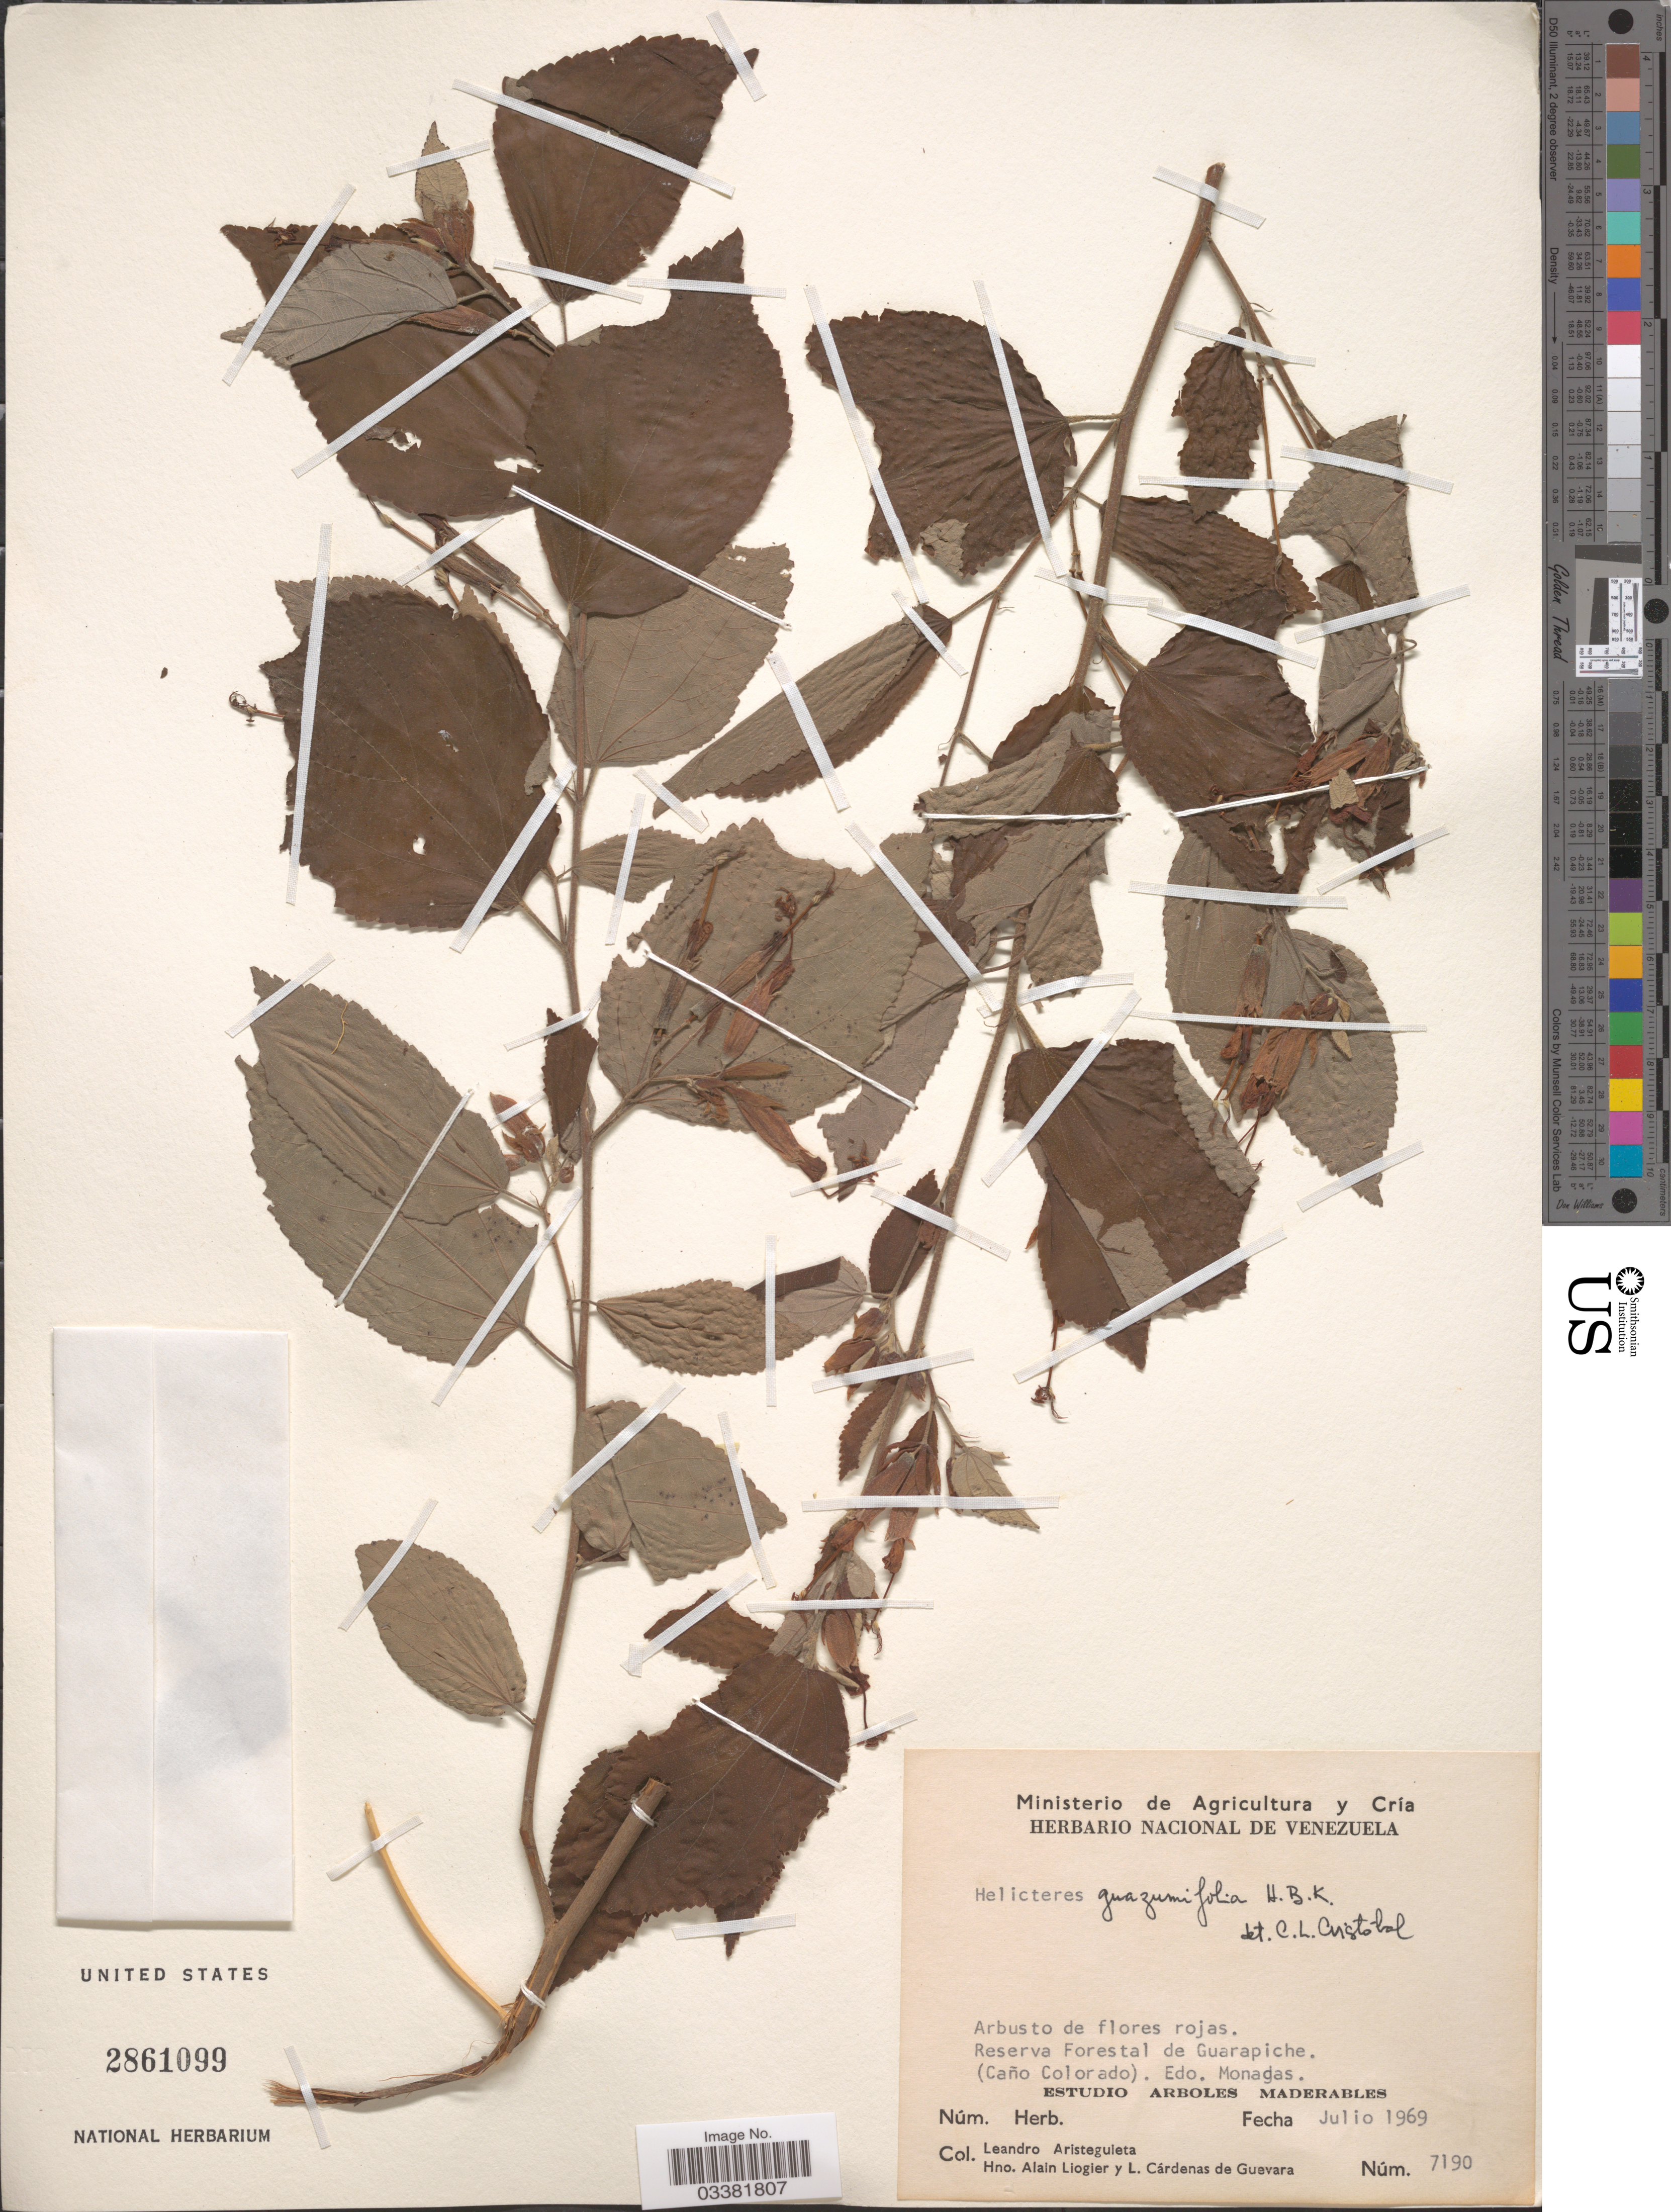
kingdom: Plantae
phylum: Tracheophyta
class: Magnoliopsida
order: Malvales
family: Malvaceae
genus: Helicteres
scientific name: Helicteres guazumifolia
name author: Kunth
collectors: L. Aristeguieta, A. H. Liogier & L. De Guevara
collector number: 7190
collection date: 1969-07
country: Venezuela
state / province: Monagas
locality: Reserva Forestal de Guarapiche. (Caño Colorado). Estudio Arboles Maderables.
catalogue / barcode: US 2861099